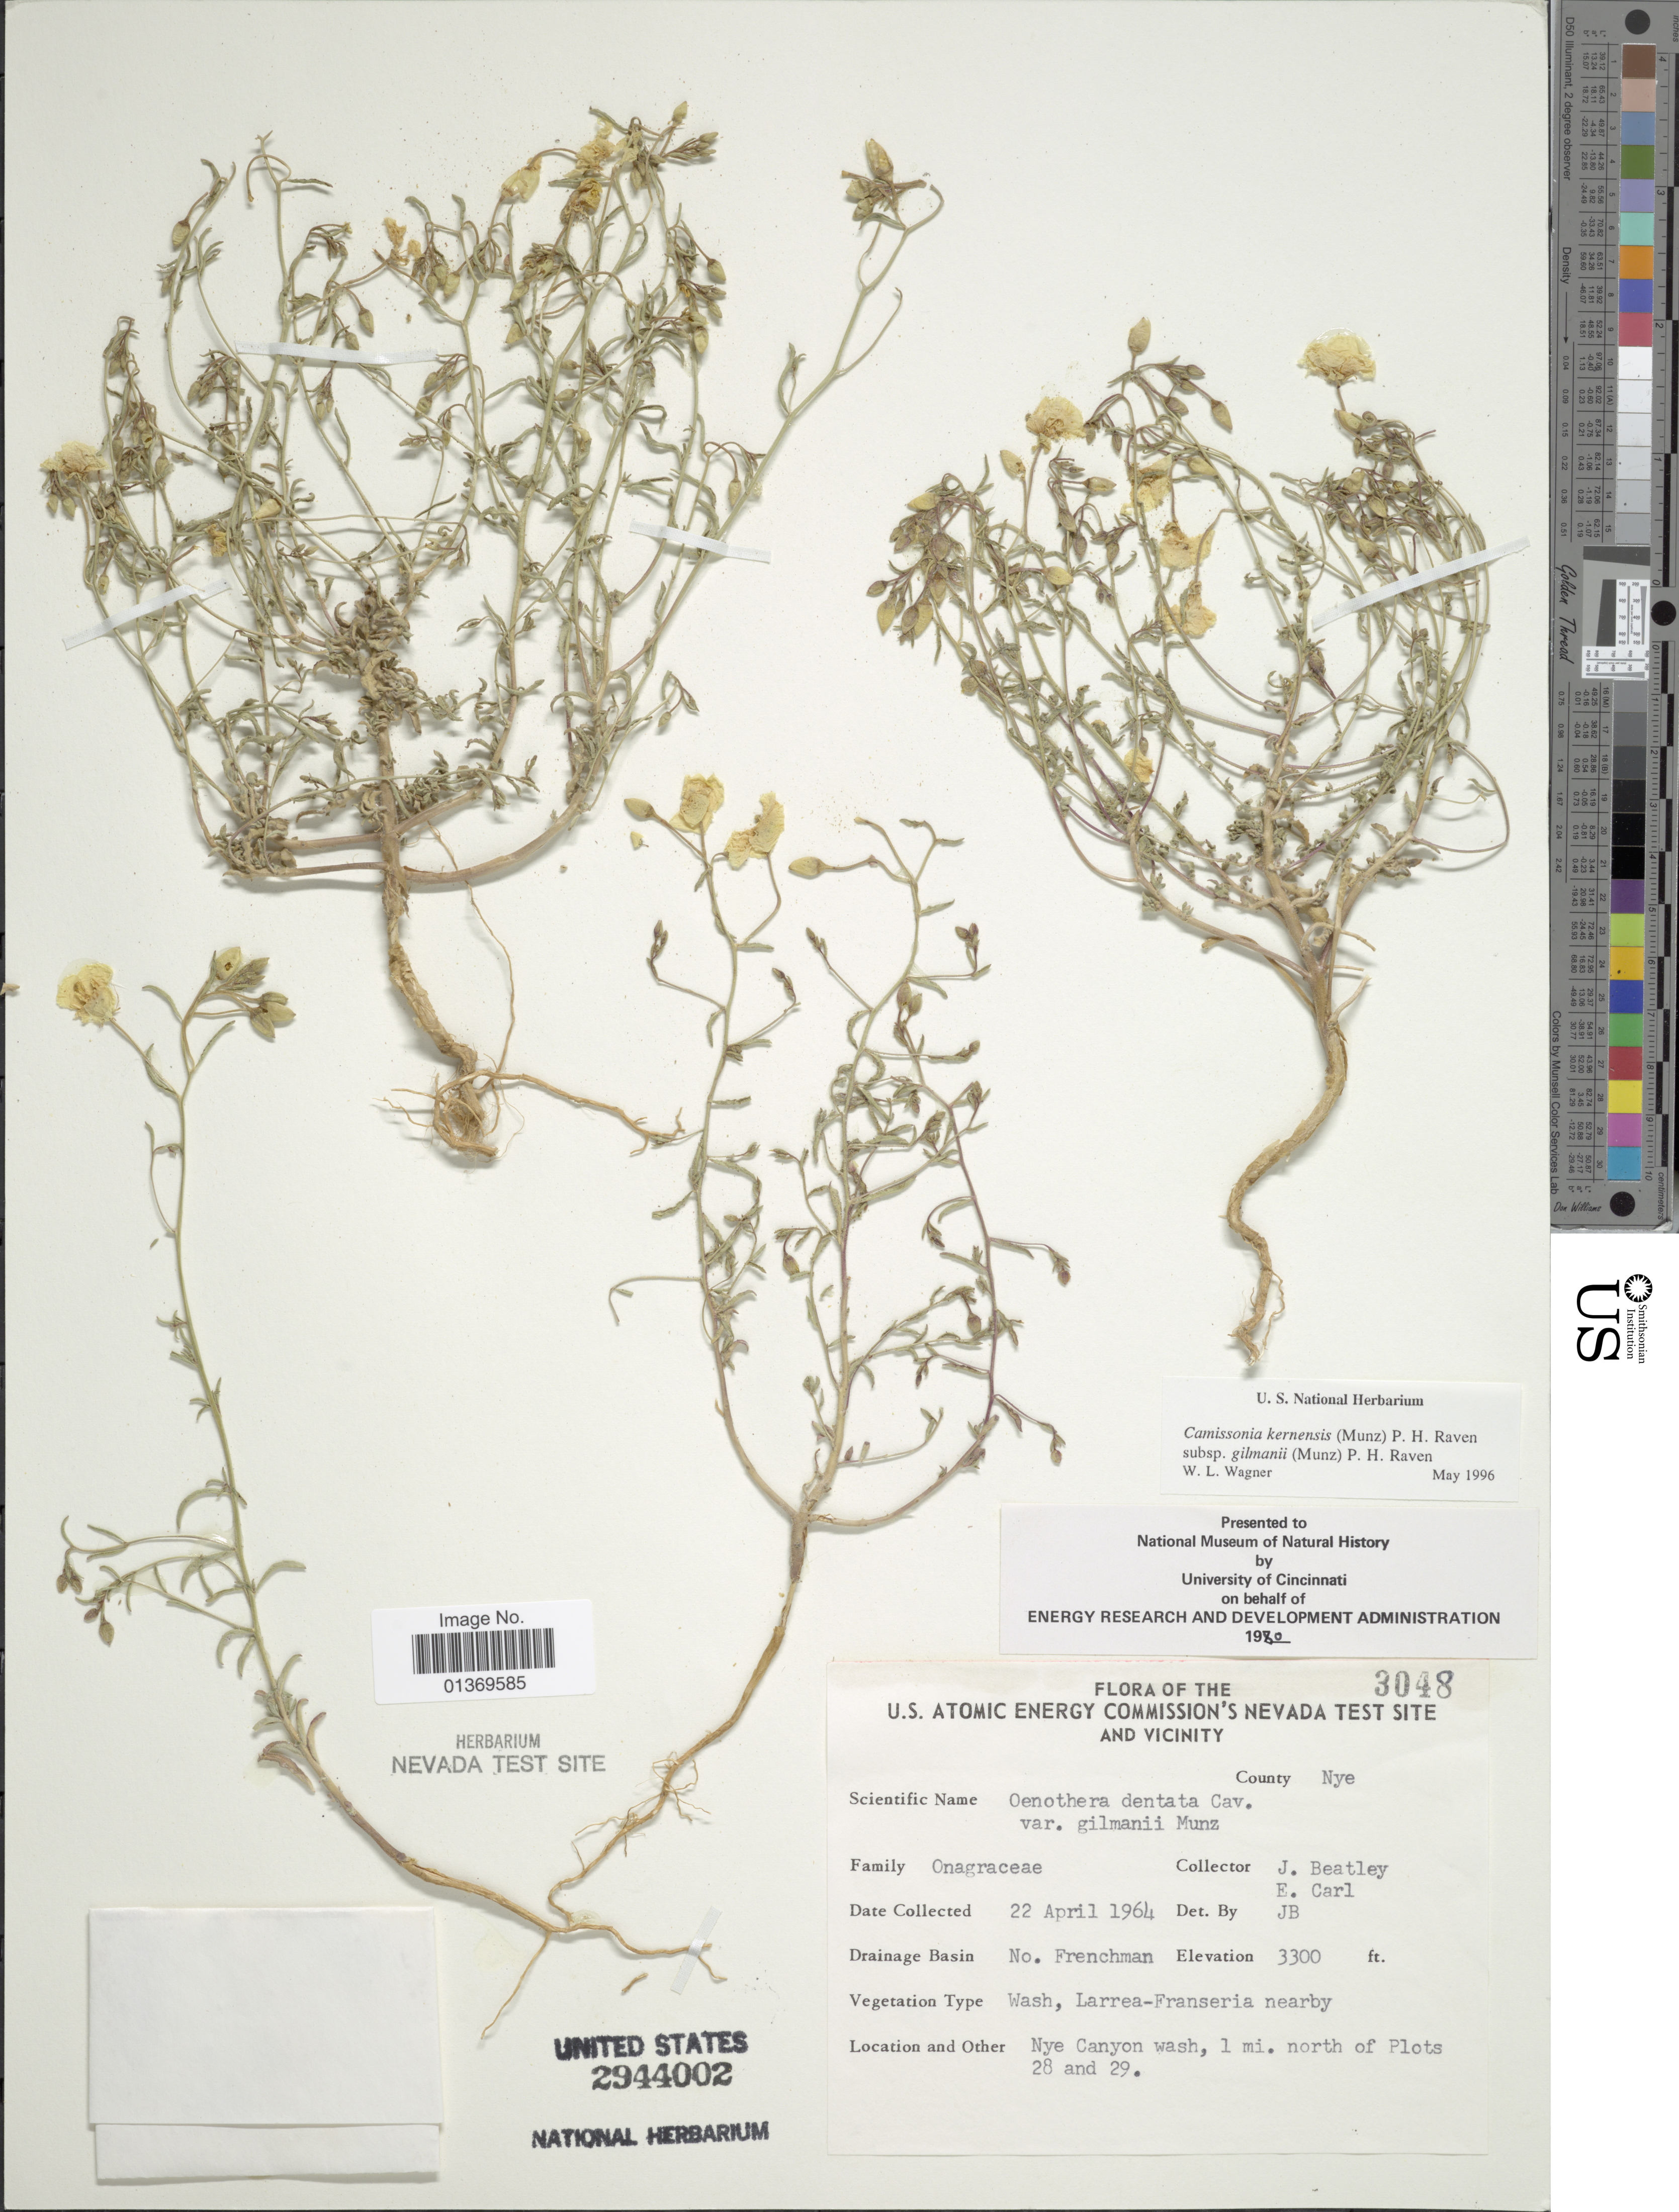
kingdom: Plantae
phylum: Tracheophyta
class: Magnoliopsida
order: Myrtales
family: Onagraceae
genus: Camissonia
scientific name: Camissonia kernensis subsp. gilmanii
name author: (Munz) P.H. Raven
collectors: J. C. Beatley & E. Carl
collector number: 3048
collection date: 1964-04-22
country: United States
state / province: Nevada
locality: U. S. Atomic Energy Commission's Nevada Test Site and Vicinity, No. Frenchman, Nye Canyon wash, 1 mi. north of Plots 28 and 29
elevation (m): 1006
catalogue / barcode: US 2944002